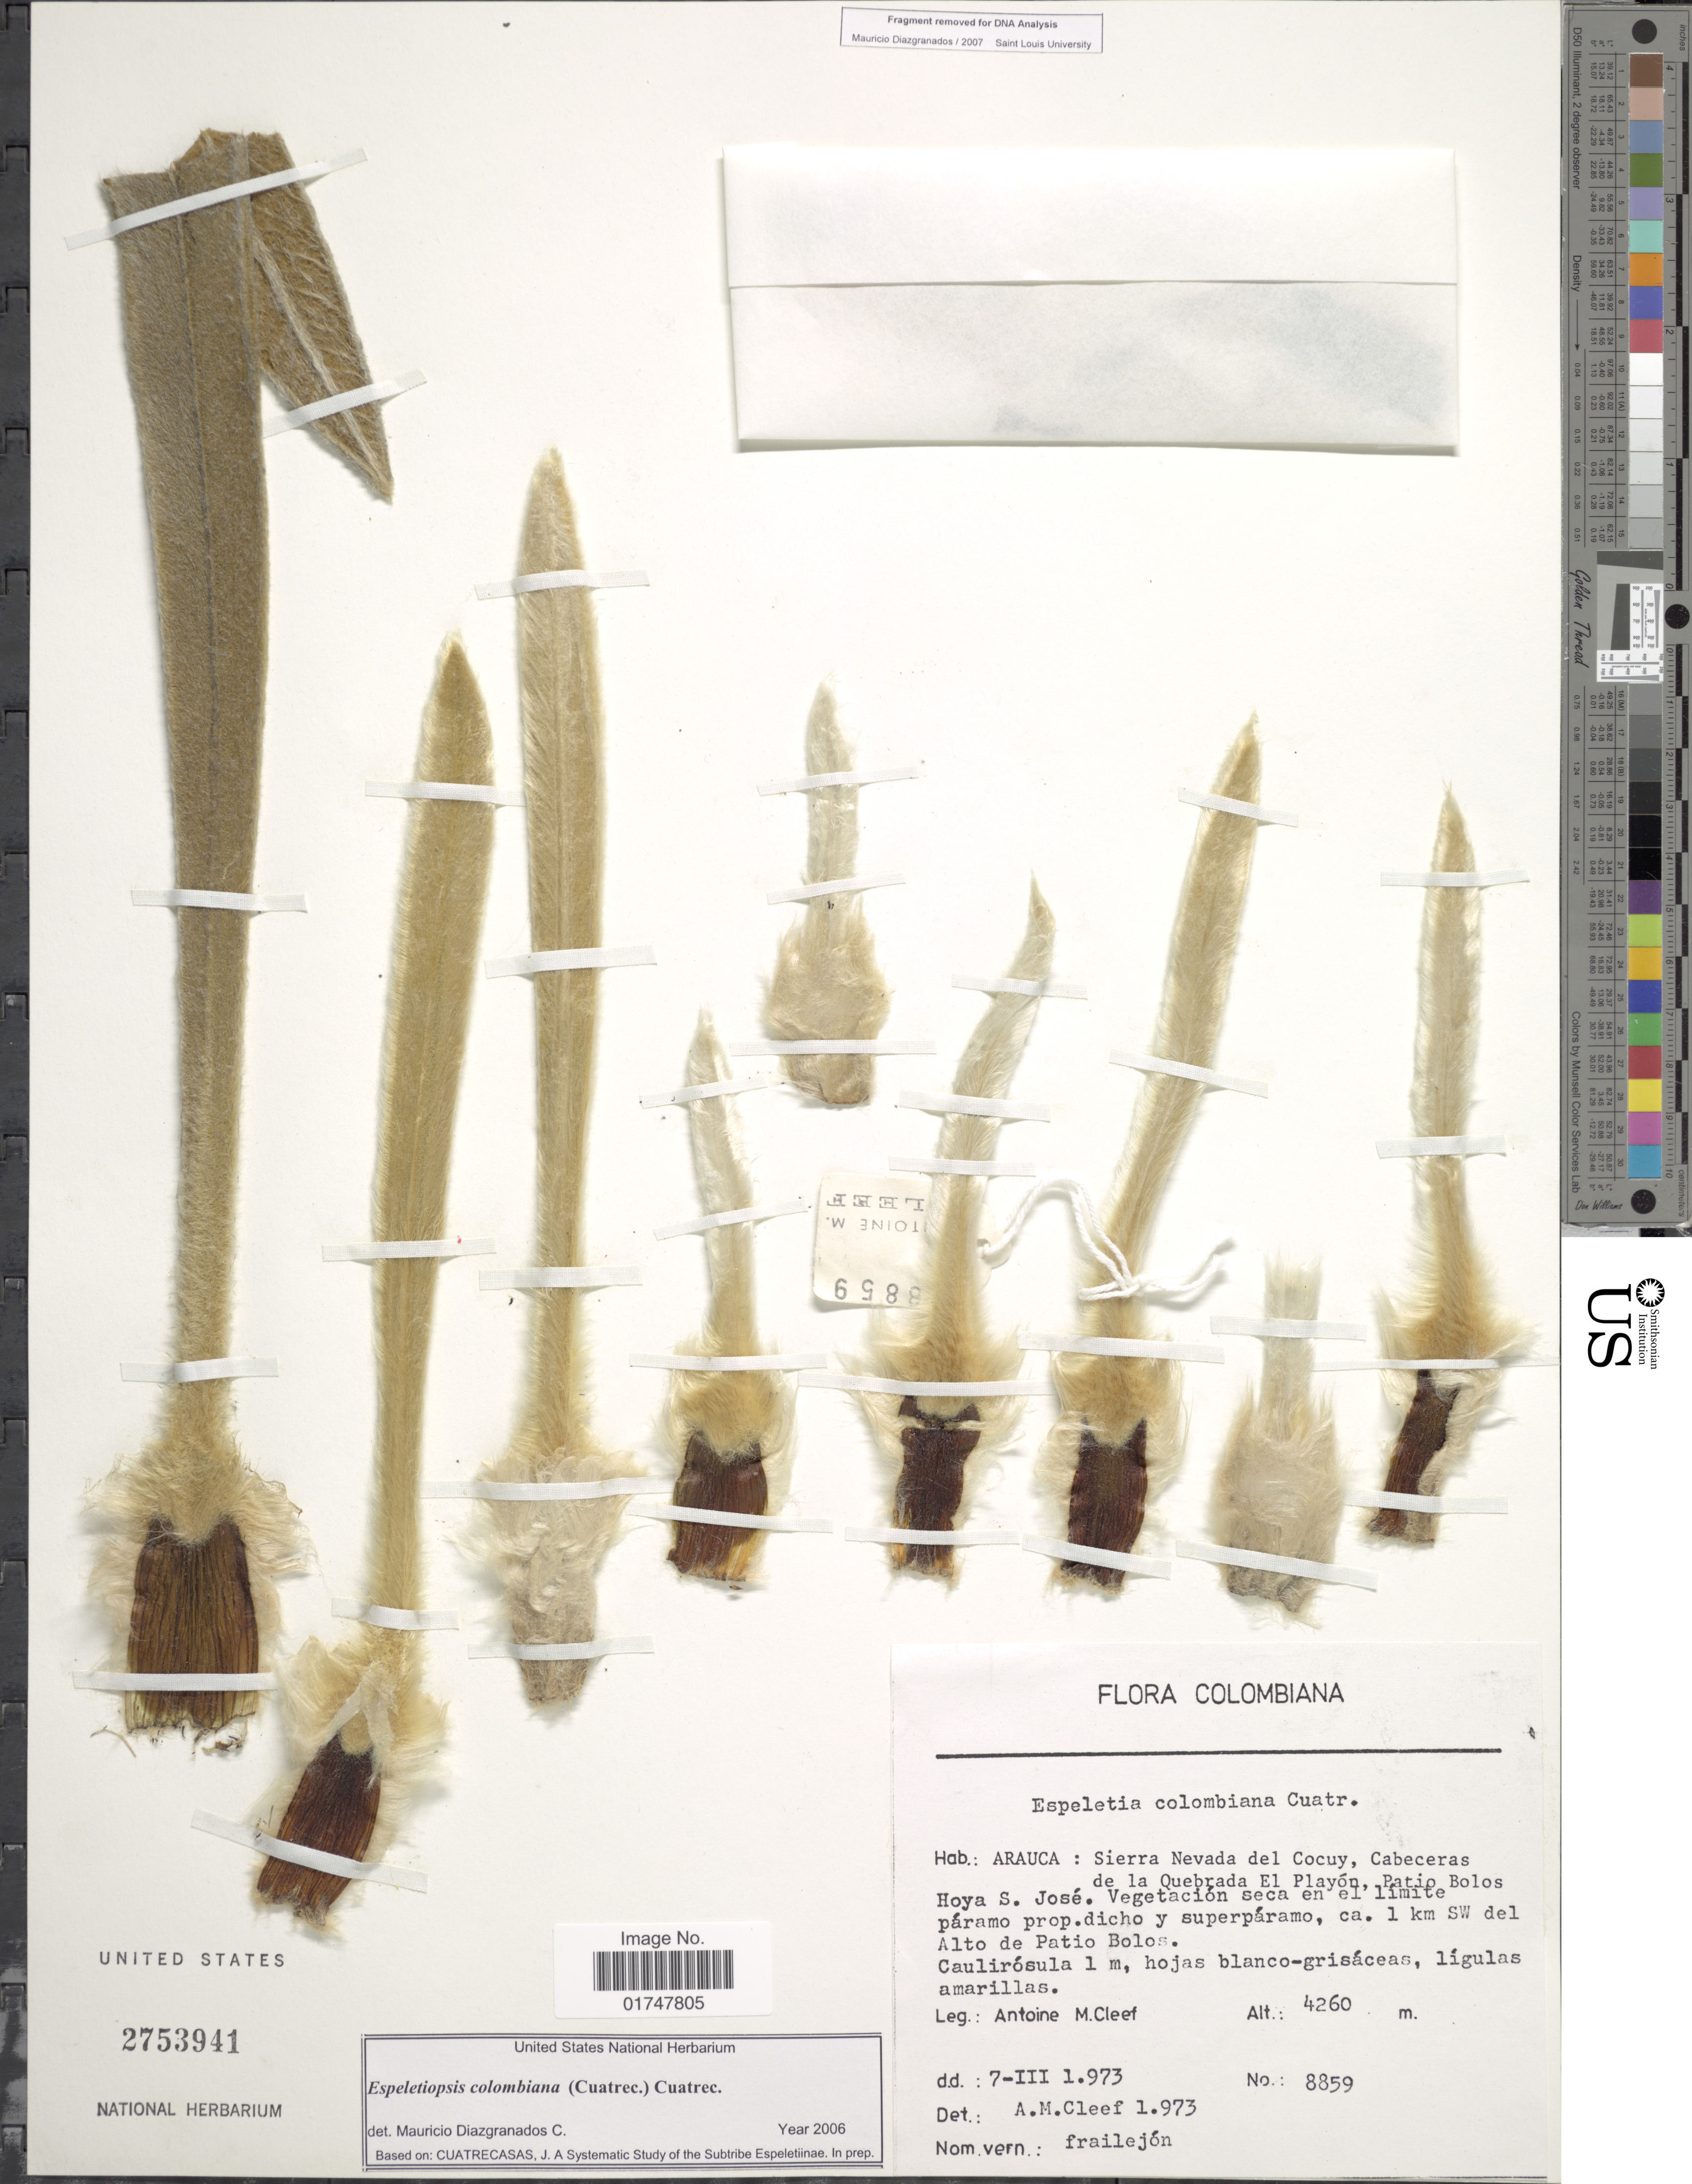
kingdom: Plantae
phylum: Tracheophyta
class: Magnoliopsida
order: Asterales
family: Asteraceae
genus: Espeletiopsis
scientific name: Espeletiopsis colombiana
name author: (Cuatrec.) Cuatrec.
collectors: A. M. Cleef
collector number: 8859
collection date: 1973-03-07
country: Colombia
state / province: Arauca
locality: Sierra Nevada del Cocuy, Cabeceras de la Quebrada El Playón, Patio Bolos Hoya S. José, ca. 1 km SW del Alto de Patio Bolos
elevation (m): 4260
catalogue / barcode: US 2753941